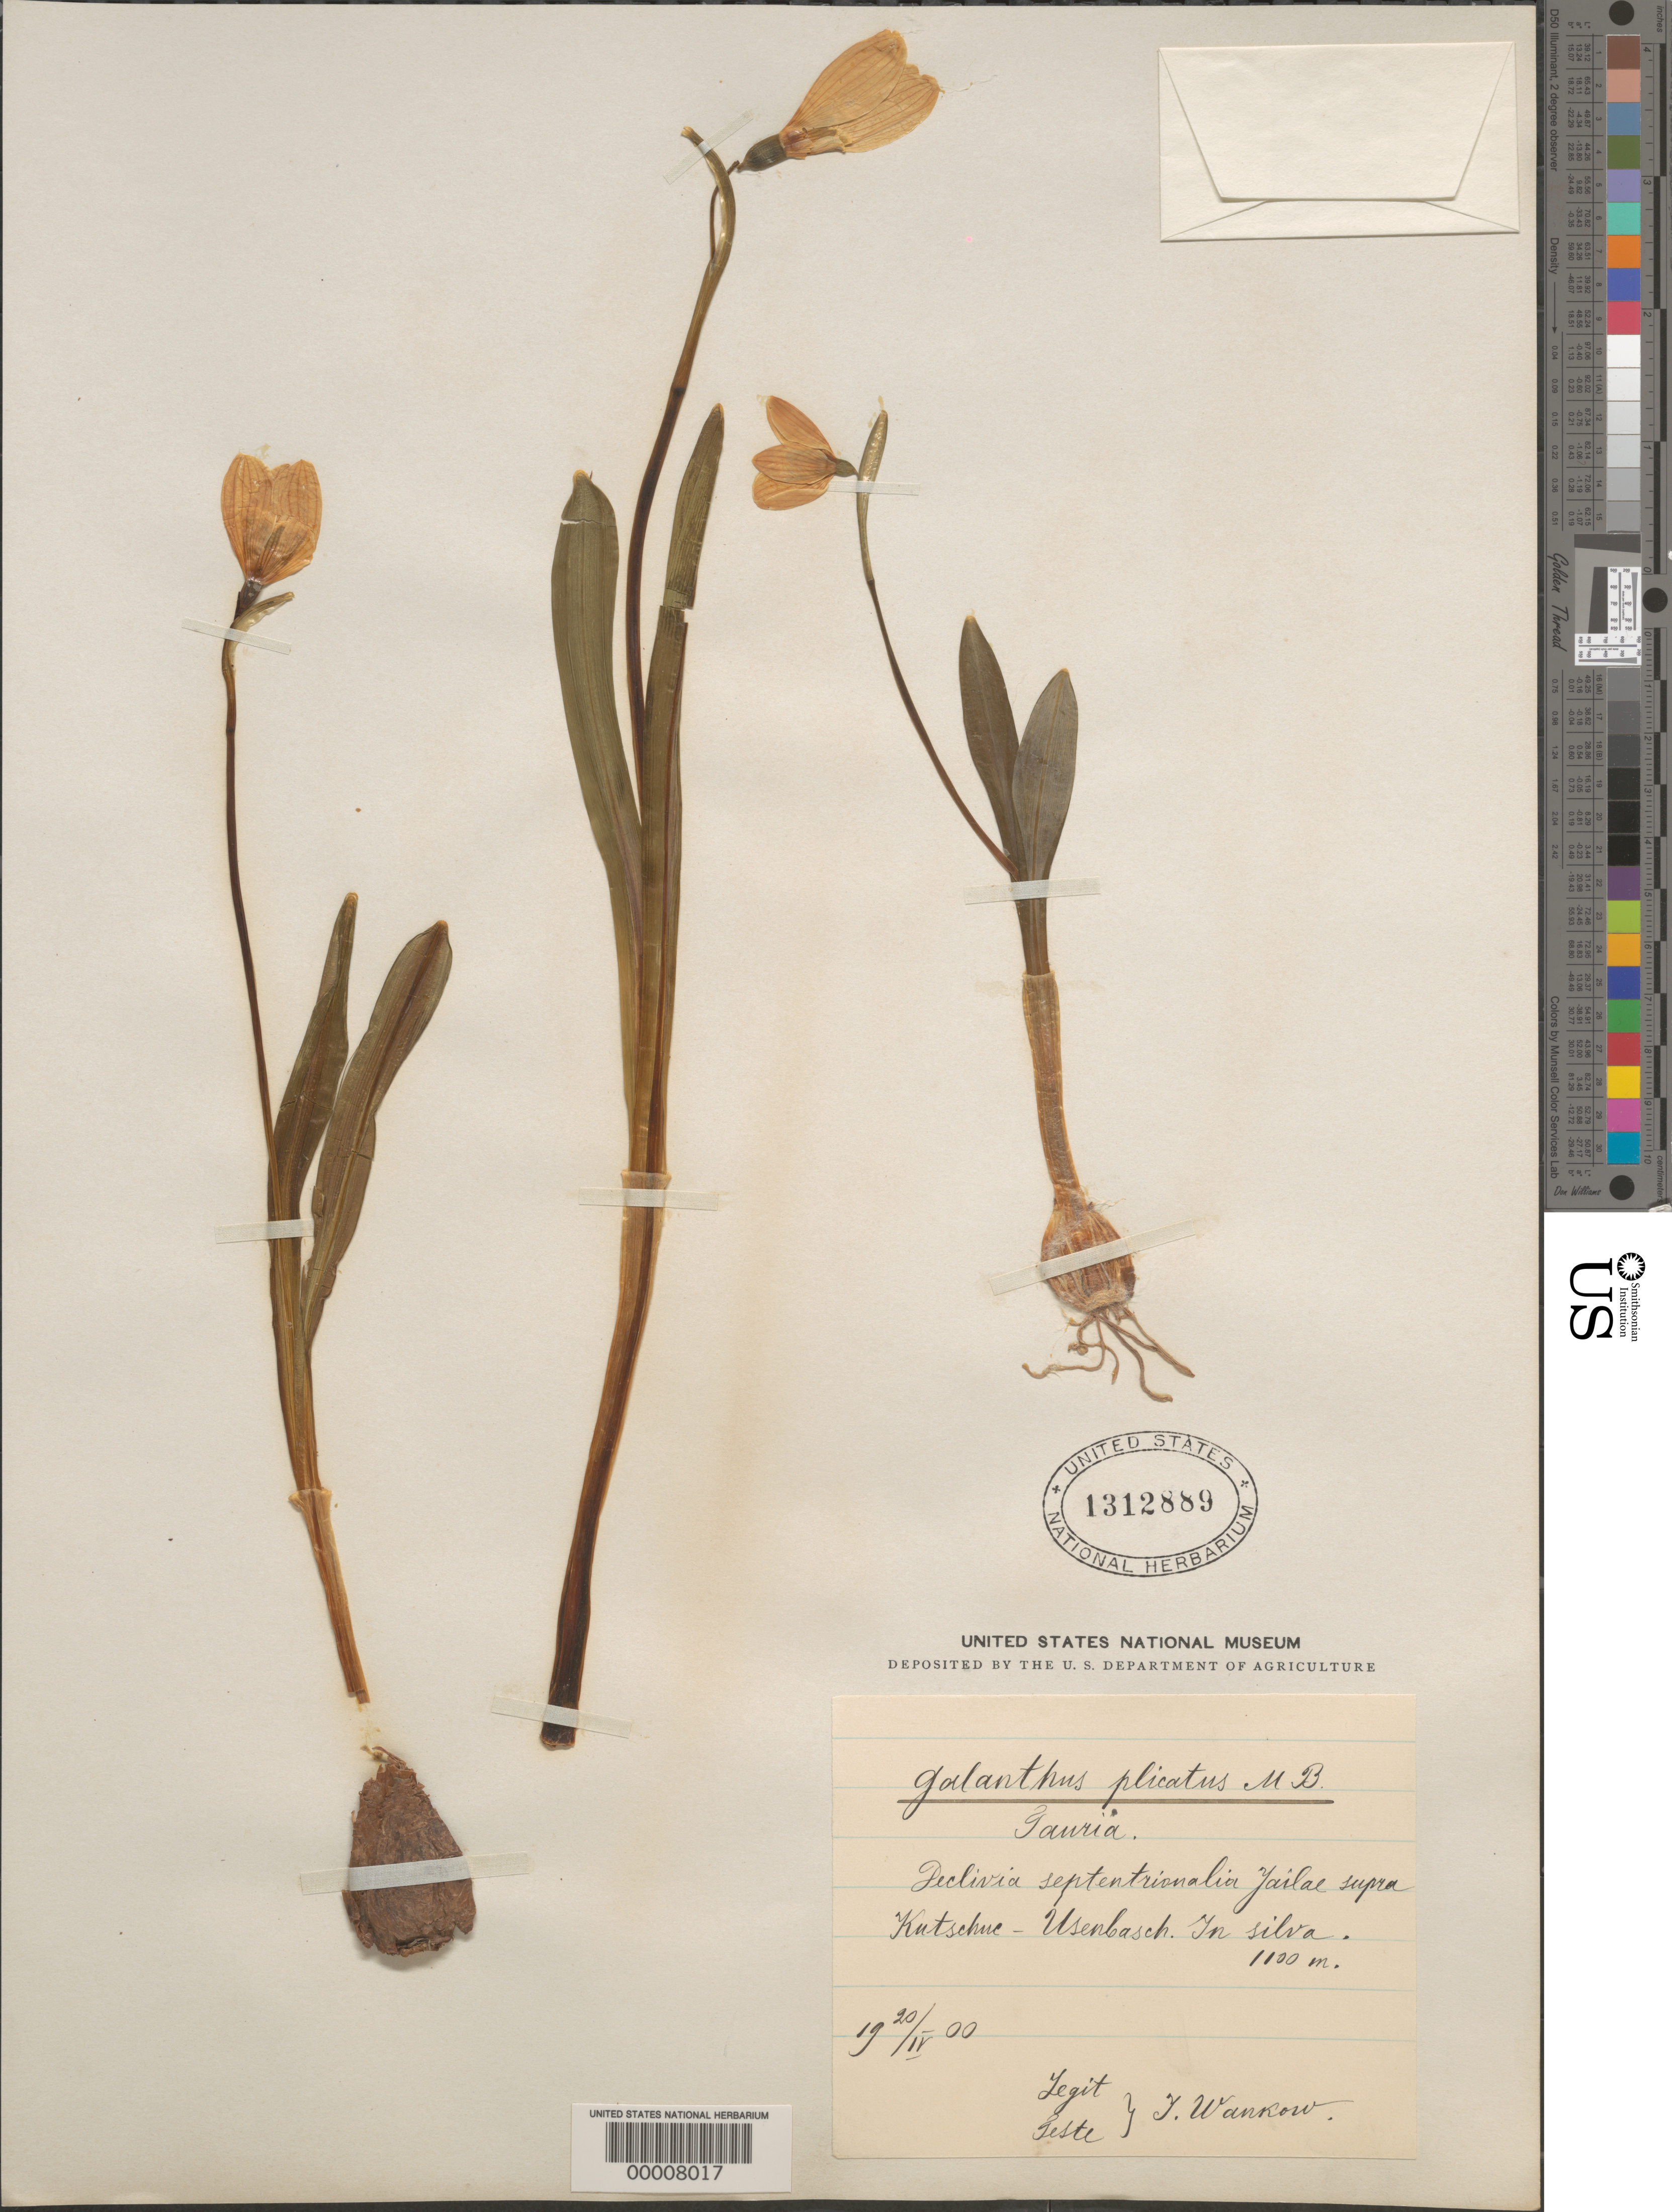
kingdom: Plantae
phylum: Tracheophyta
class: Liliopsida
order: Asparagales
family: Amaryllidaceae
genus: Galanthus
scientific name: Galanthus plicatus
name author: M. Bieb.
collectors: I. Wankow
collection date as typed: Apr 1920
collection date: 1920-04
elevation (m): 1100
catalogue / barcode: US 1312889